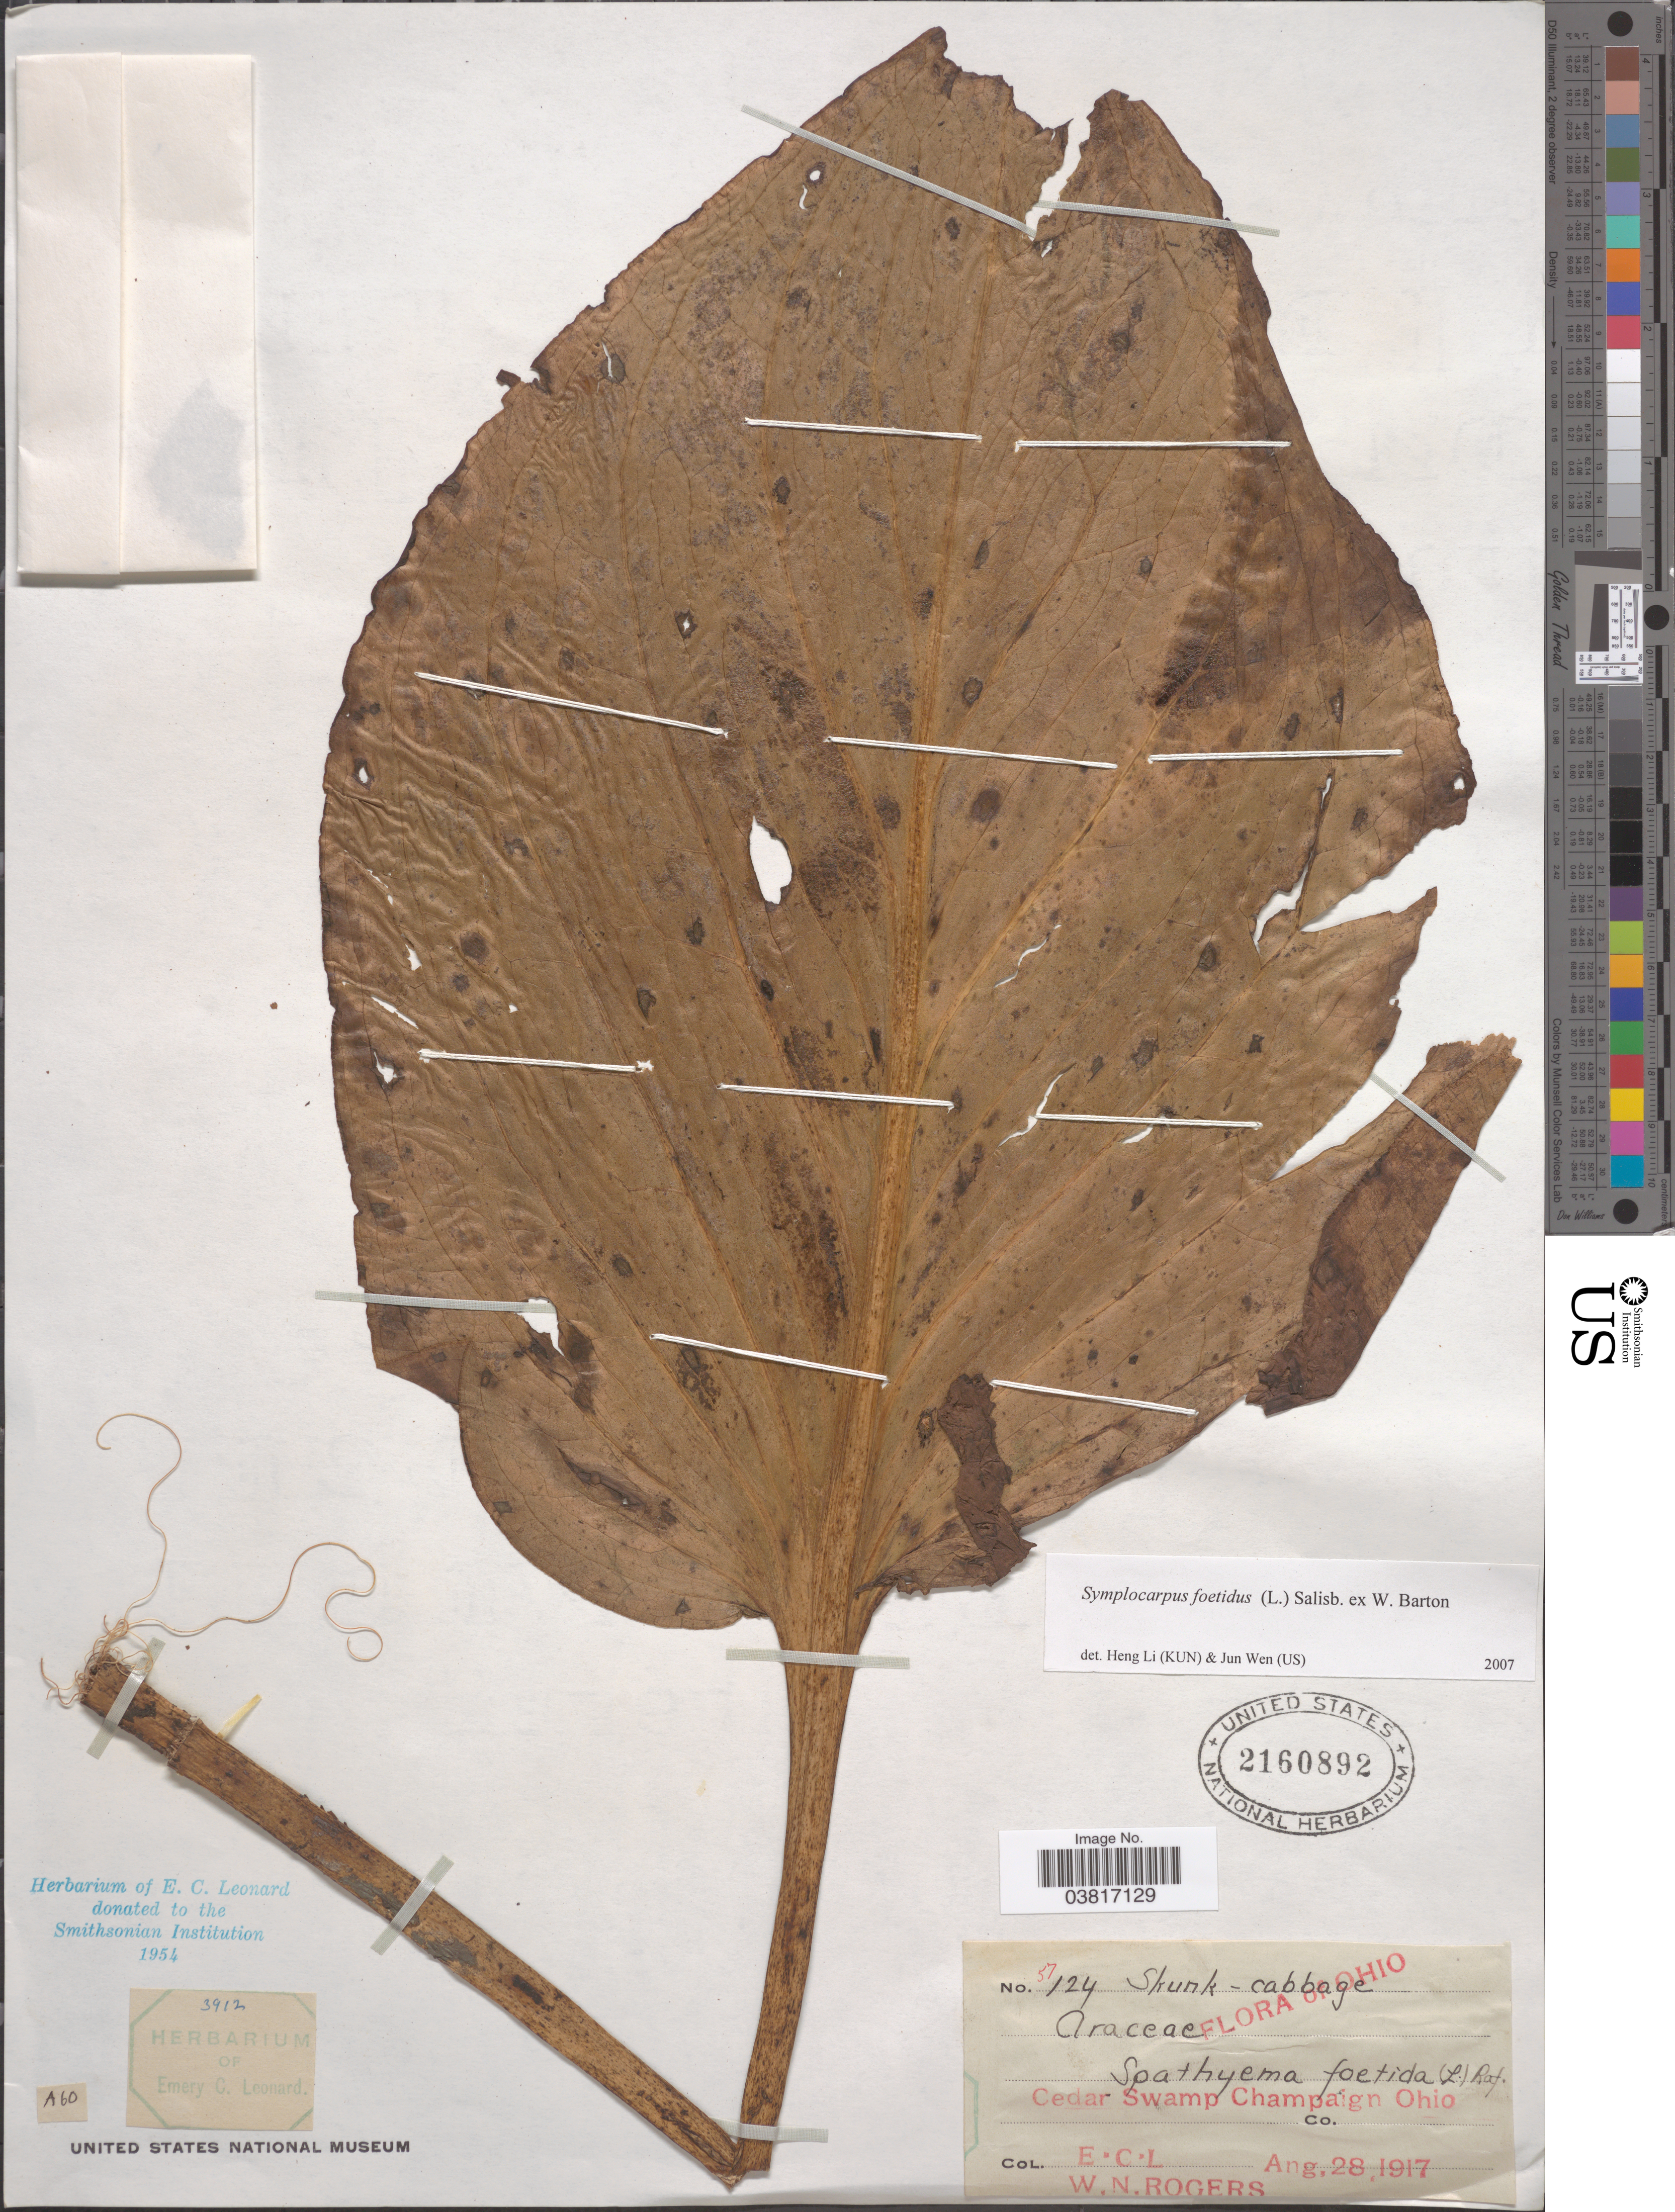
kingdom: Plantae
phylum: Tracheophyta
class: Liliopsida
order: Alismatales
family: Araceae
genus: Symplocarpus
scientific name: Symplocarpus foetidus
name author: (L.) W. Salisb. ex W.P.C. Barton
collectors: E. C. Leonard & W. Rogers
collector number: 57/124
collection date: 1917-08-28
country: United States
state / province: Ohio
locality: Cedar Swamp Champaign Co.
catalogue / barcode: US 2160892